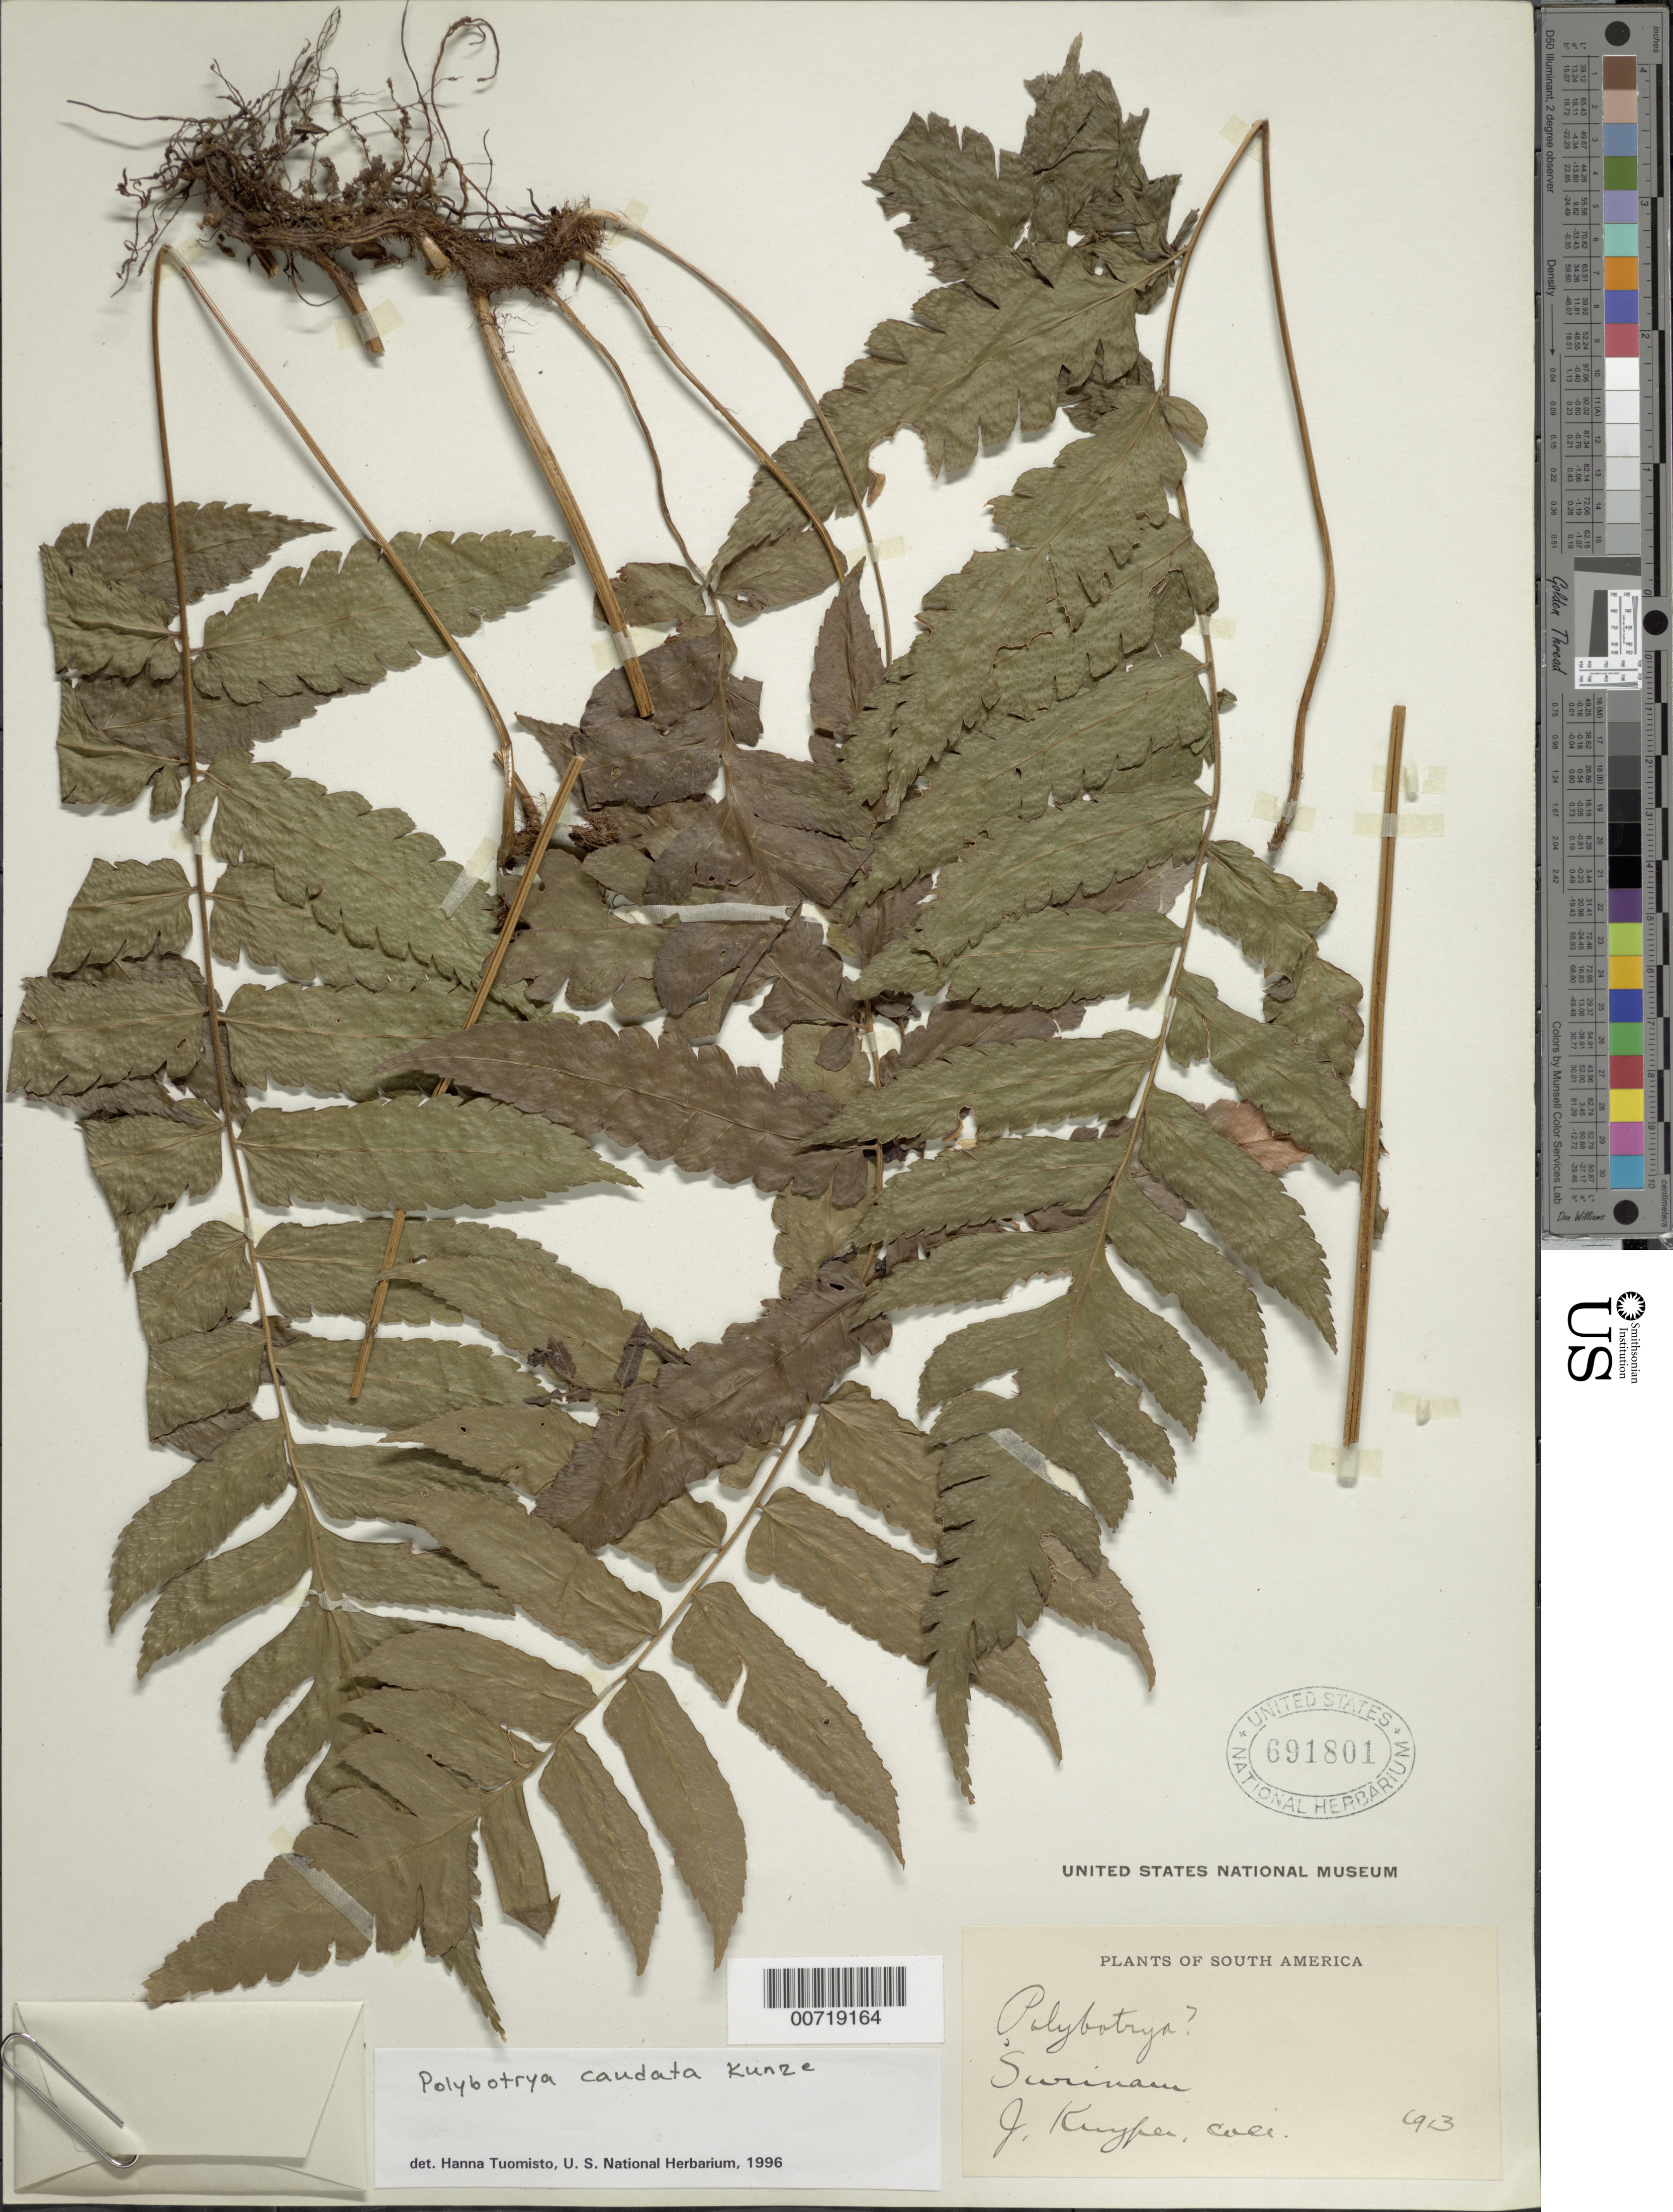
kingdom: Plantae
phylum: Tracheophyta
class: Polypodiopsida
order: Polypodiales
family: Dryopteridaceae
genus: Polybotrya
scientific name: Polybotrya caudata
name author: Kunze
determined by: Tuomisto, Hanna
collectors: J. Kuyper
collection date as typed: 1913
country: Suriname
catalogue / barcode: US 691801